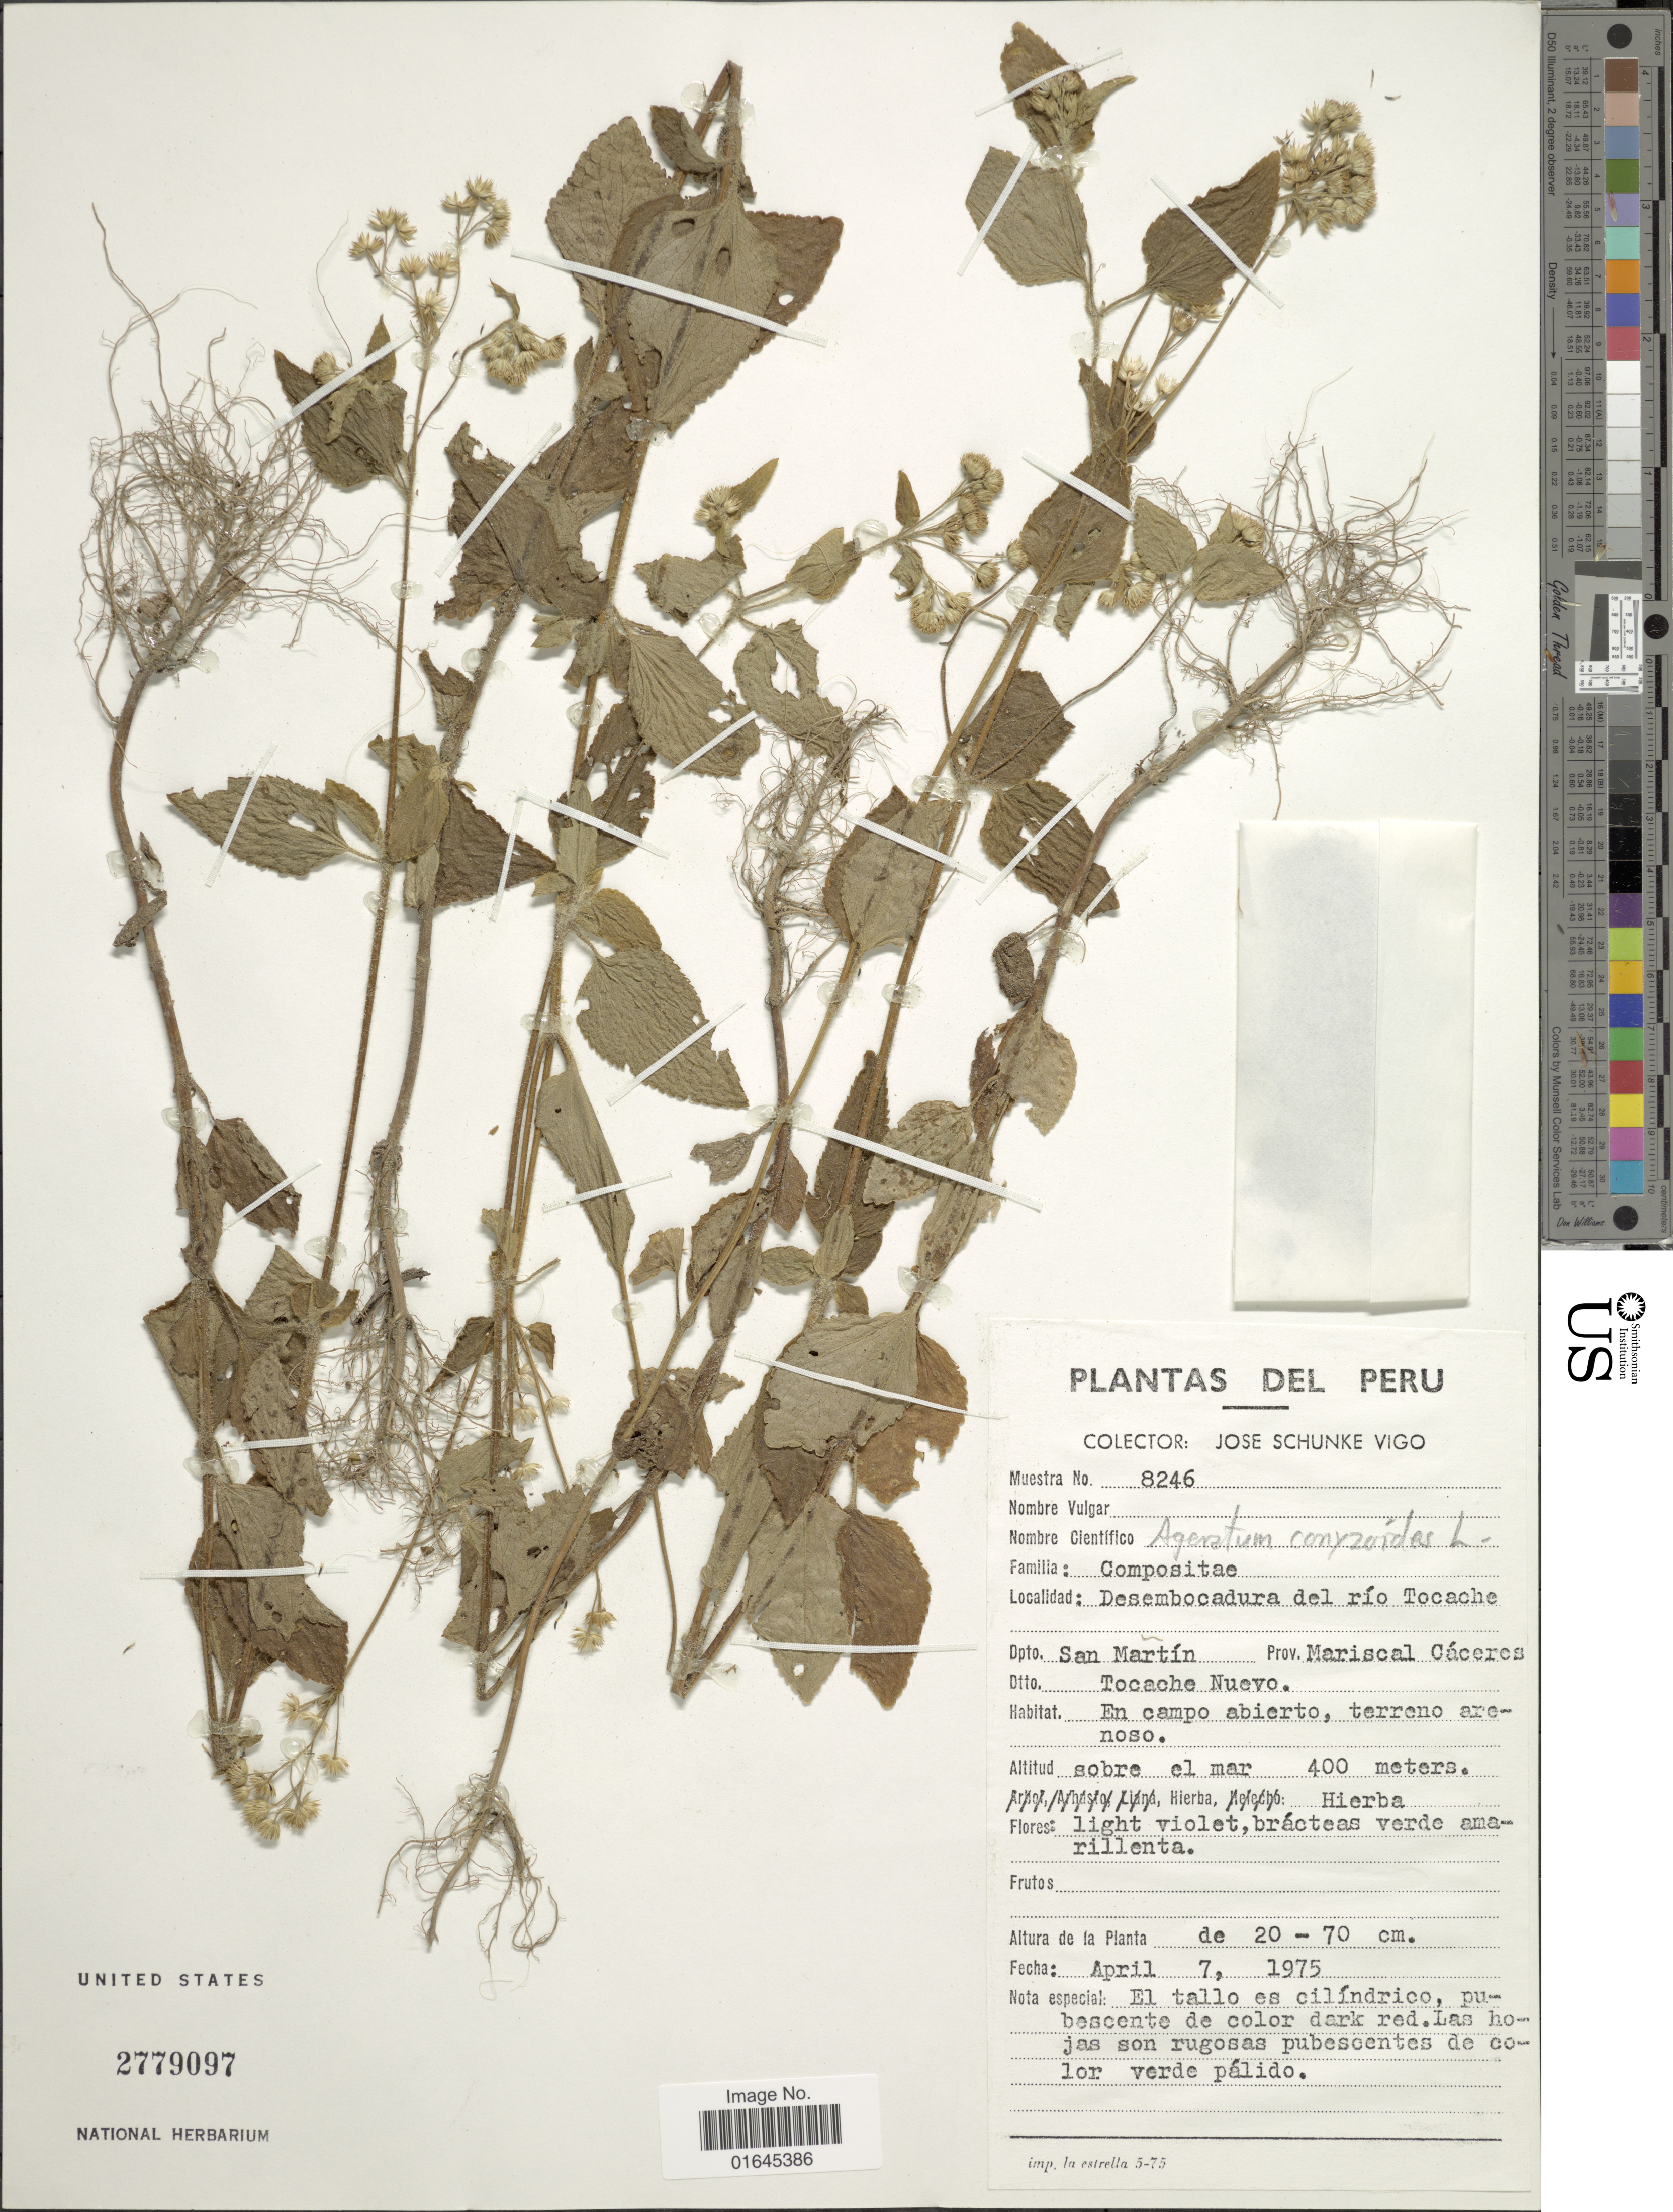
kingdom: Plantae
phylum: Tracheophyta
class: Magnoliopsida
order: Asterales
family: Asteraceae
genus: Ageratum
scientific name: Ageratum conyzoides subsp. conyzoides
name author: L.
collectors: J. Schunke Vigo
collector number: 8246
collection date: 1975-04-07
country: Peru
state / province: San Martín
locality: Desembocadura del río Tocache, Prov. Mariscal Cáceres, Dtto. Tocache Nuevo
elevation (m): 400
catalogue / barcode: US 2779097